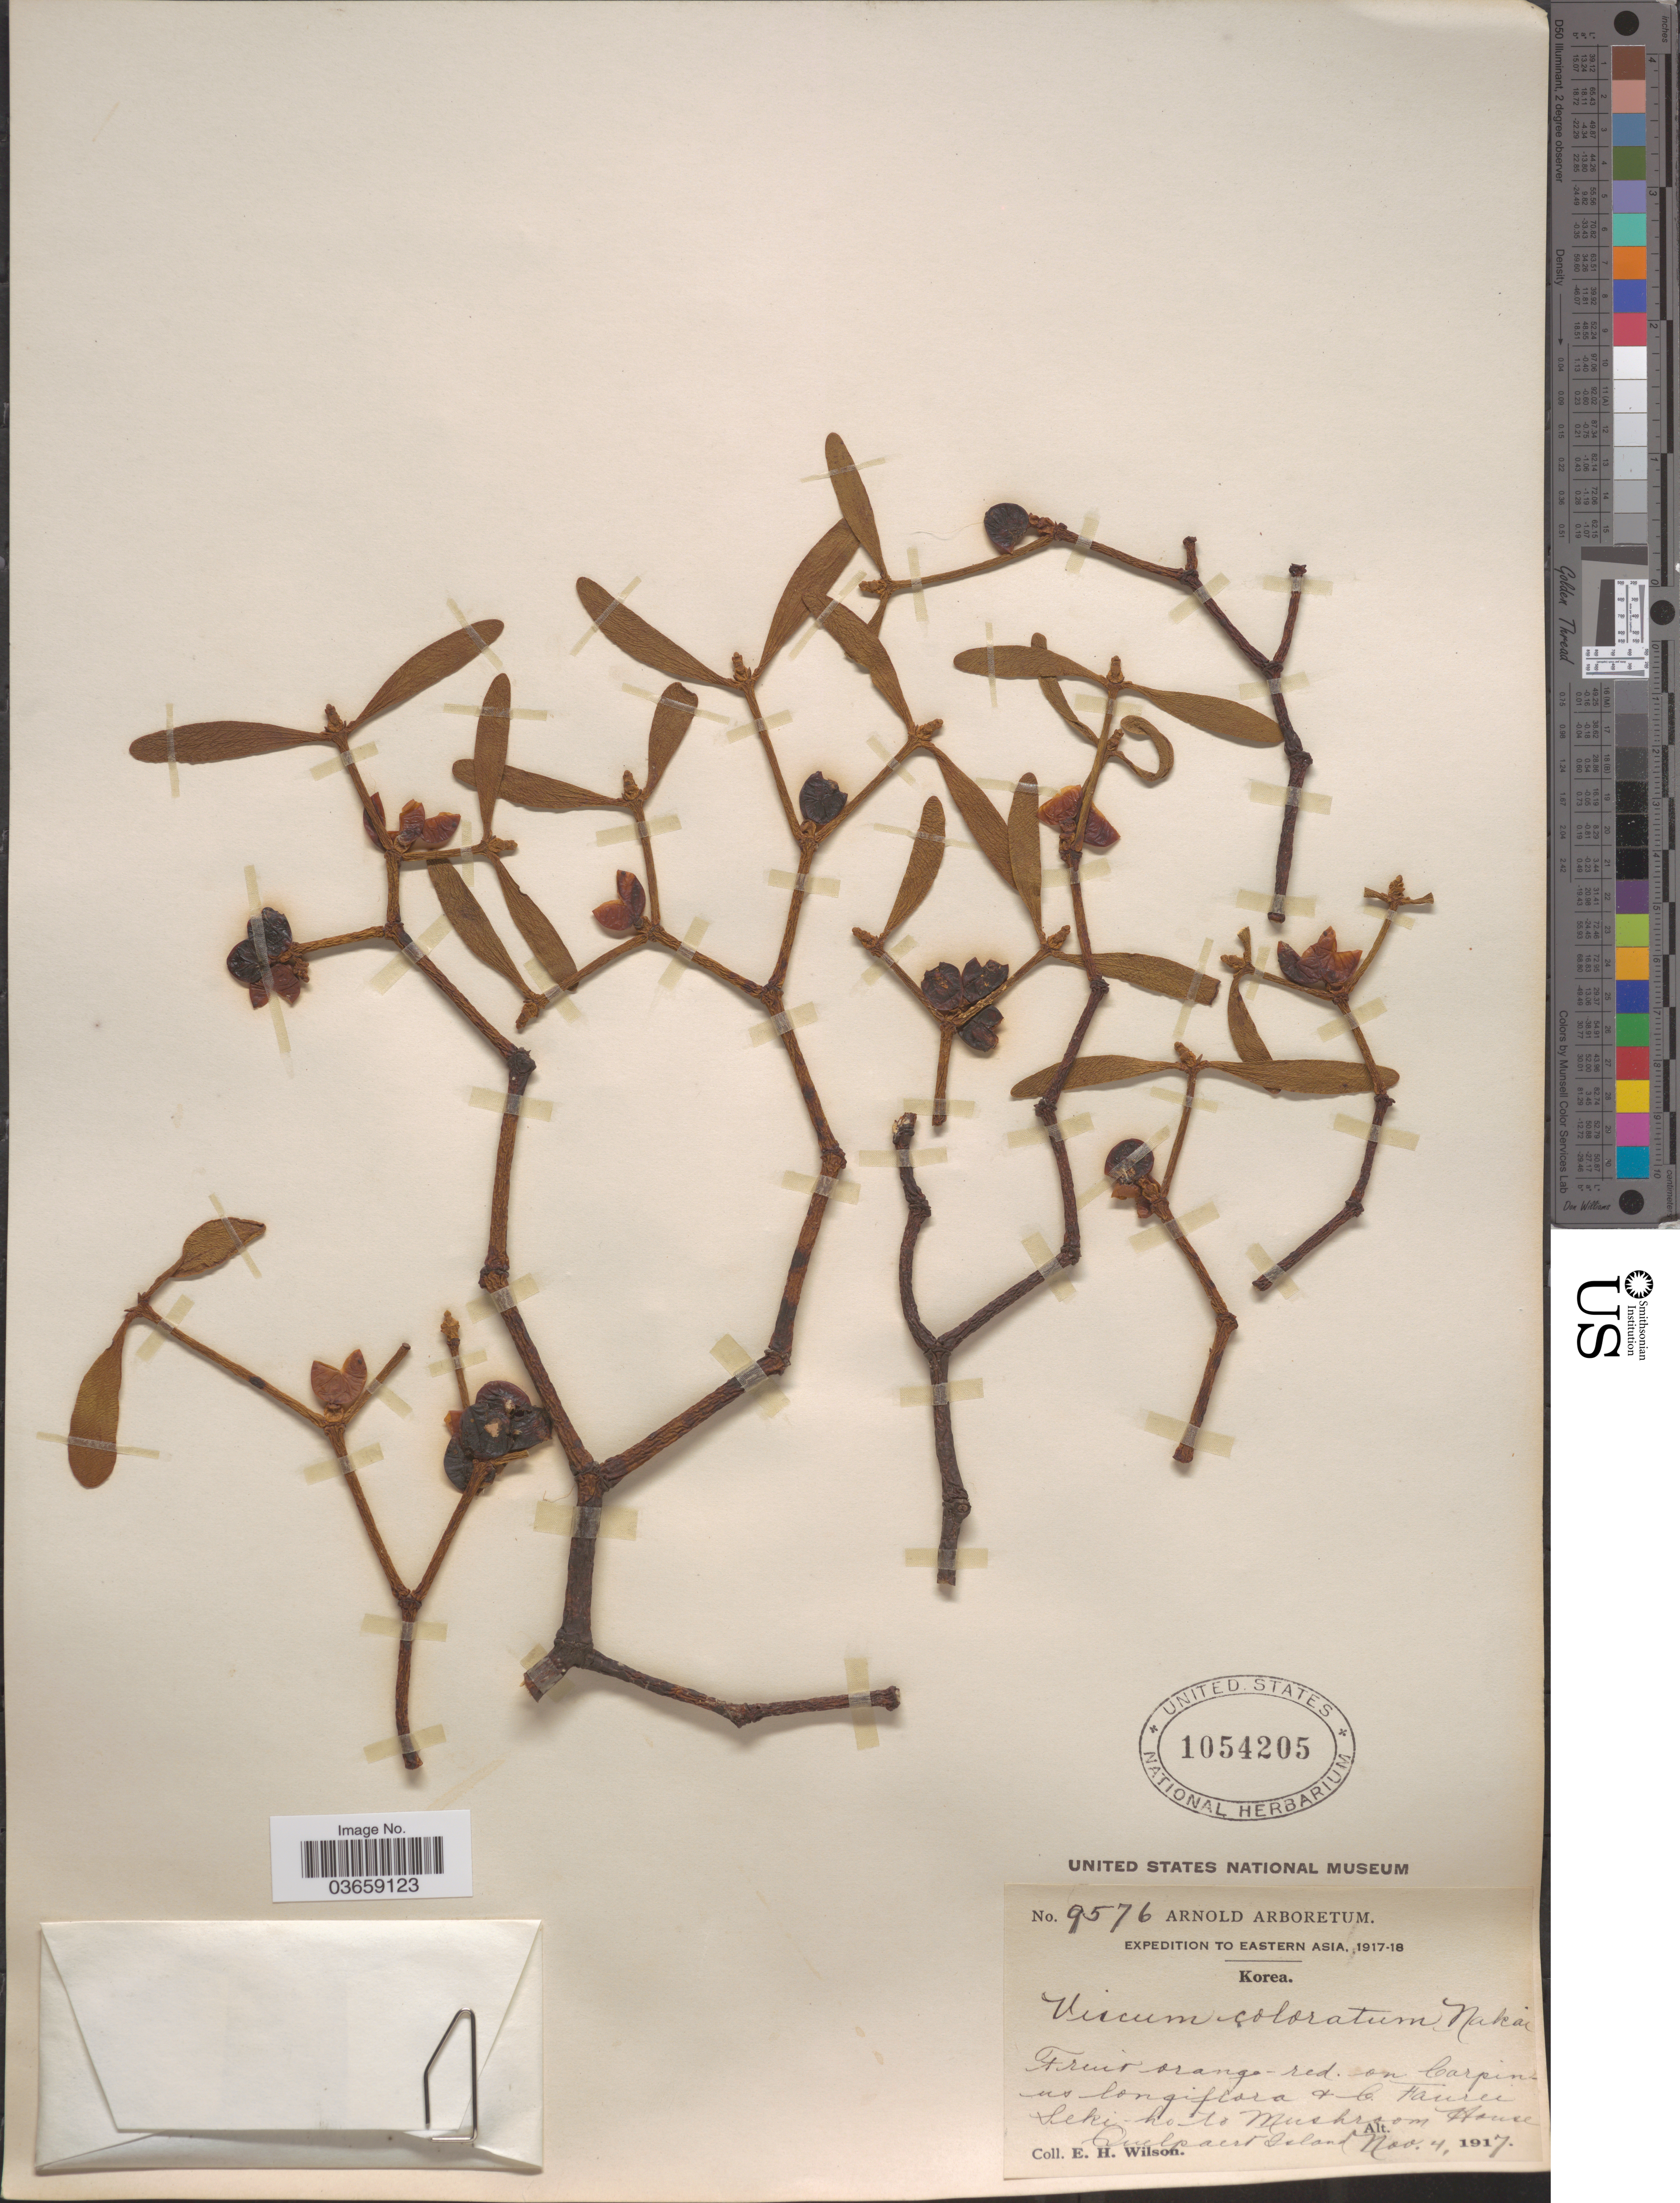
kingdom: Plantae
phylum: Tracheophyta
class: Magnoliopsida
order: Santalales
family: Viscaceae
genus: Viscum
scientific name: Viscum coloratum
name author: (Kom.) Nakai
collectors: E. Wilson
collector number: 9576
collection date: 1917-11-04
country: South Korea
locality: Eastern Asia. Korea. Seki-ho to Mushroom House. Quelpaert Island.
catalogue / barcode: US 1054205